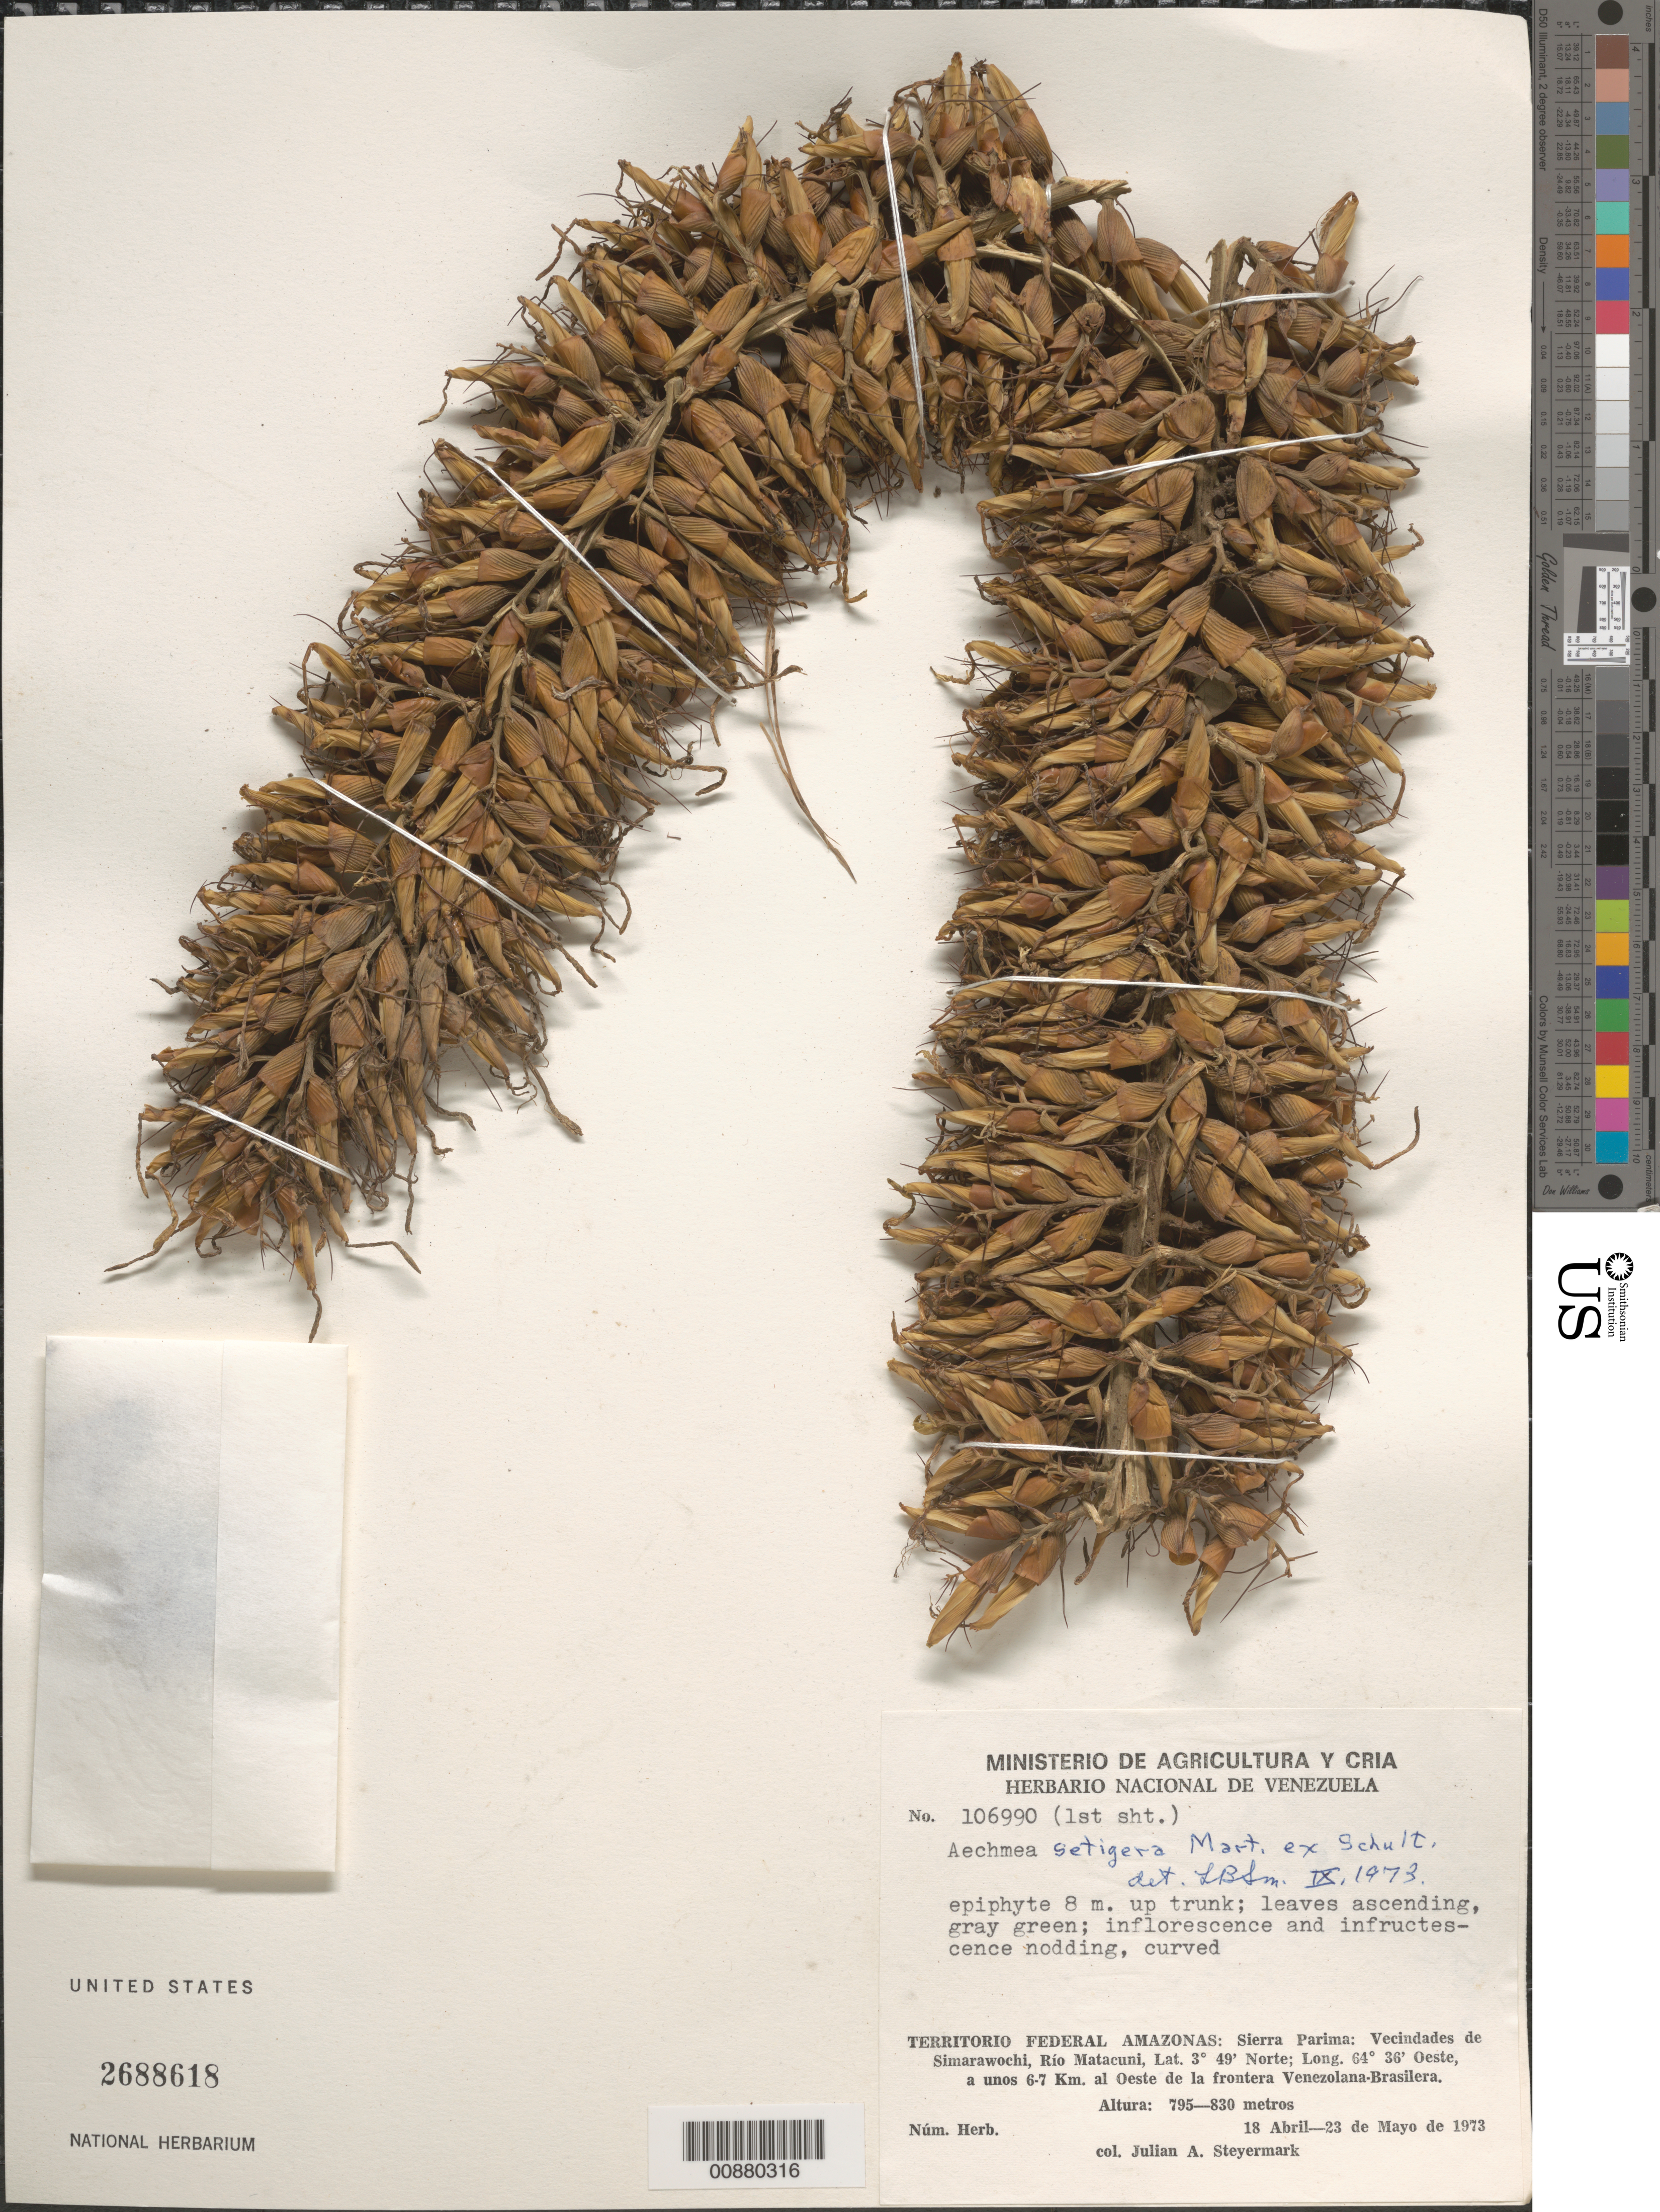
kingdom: Plantae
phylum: Tracheophyta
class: Liliopsida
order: Poales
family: Bromeliaceae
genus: Aechmea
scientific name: Aechmea setigera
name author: Mart. ex Schult. & Schult. f.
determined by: Smith, Lyman B., (US), NMNH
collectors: J. Steyermark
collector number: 106990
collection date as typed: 18-Apr-73 to 23-May-73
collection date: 1973-04-18/1973-05-23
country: Venezuela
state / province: Amazonas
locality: Sierra Parima; vec de Simarawochi, Río Matacuni, a unos 6-7 km al oeste de la frontera Venezolana-Brasilera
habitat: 8 m up trunk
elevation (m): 795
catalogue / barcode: US 2688618